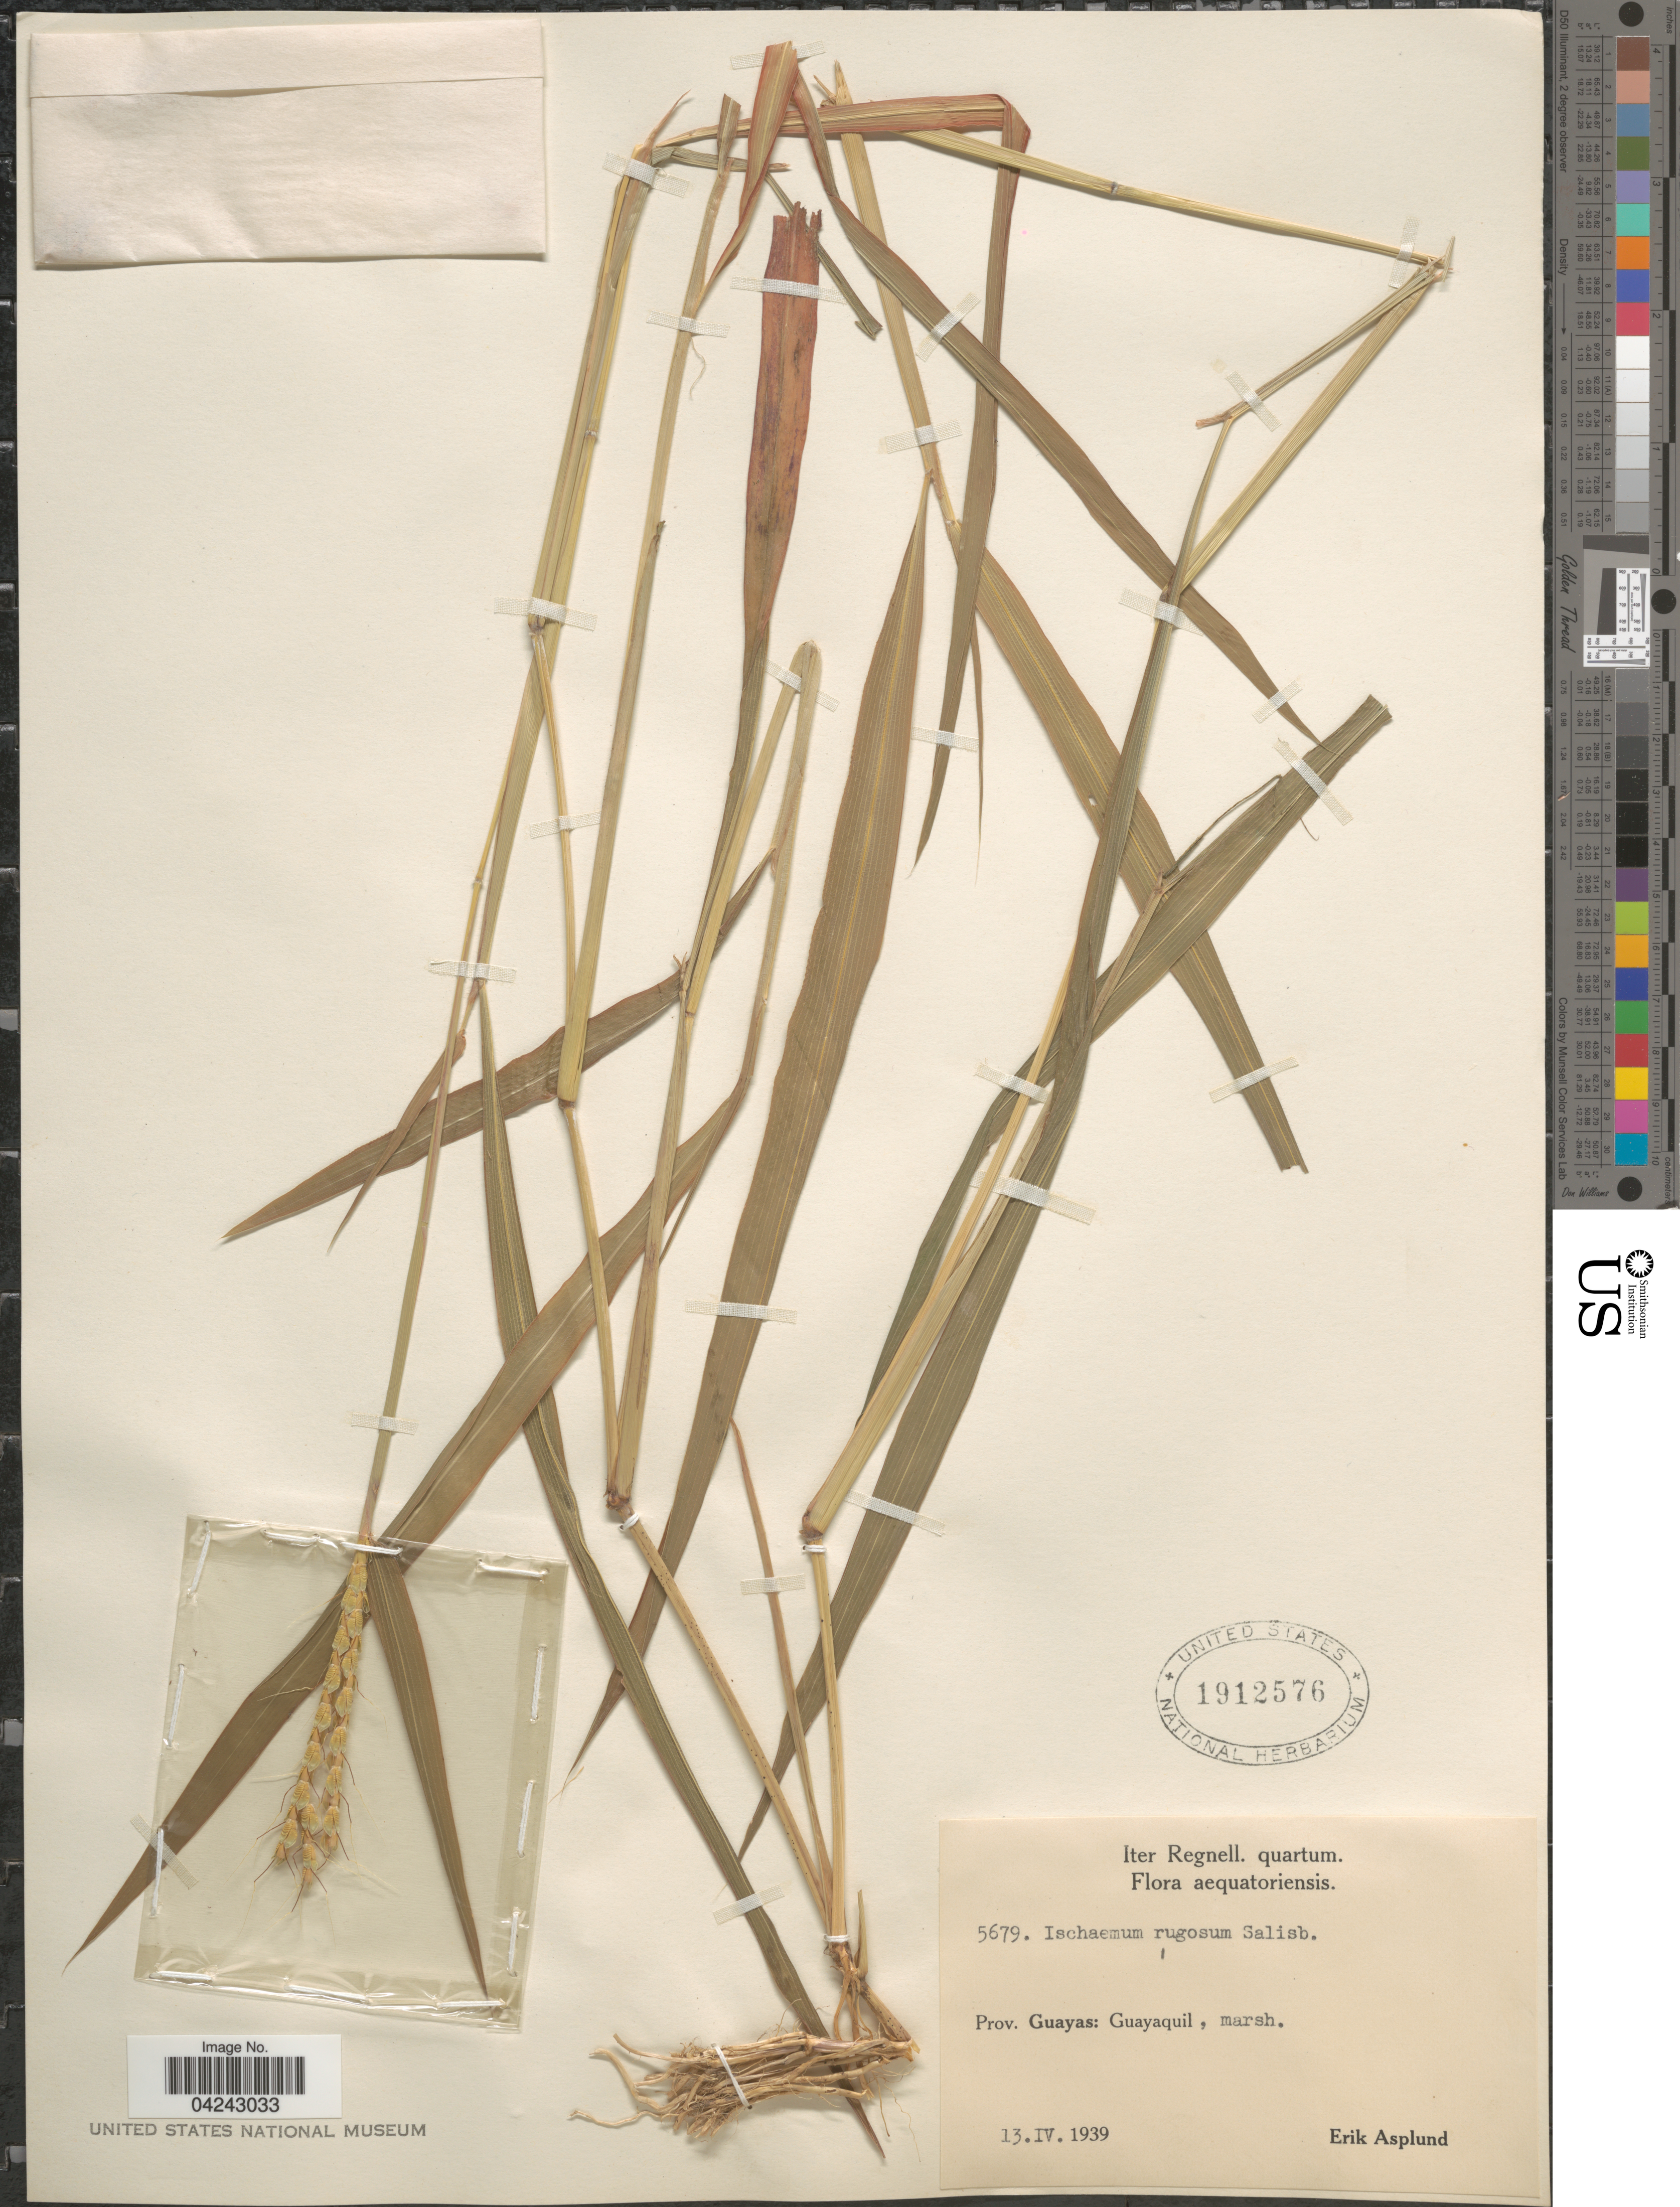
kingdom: Plantae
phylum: Tracheophyta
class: Liliopsida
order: Poales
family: Poaceae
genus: Ischaemum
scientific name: Ischaemum rugosum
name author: Salisb.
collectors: E. Asplund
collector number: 5679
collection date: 1939-04-13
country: Ecuador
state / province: Guayas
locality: Iter Regnell. quartum. Guayaquil.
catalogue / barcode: US 1912576